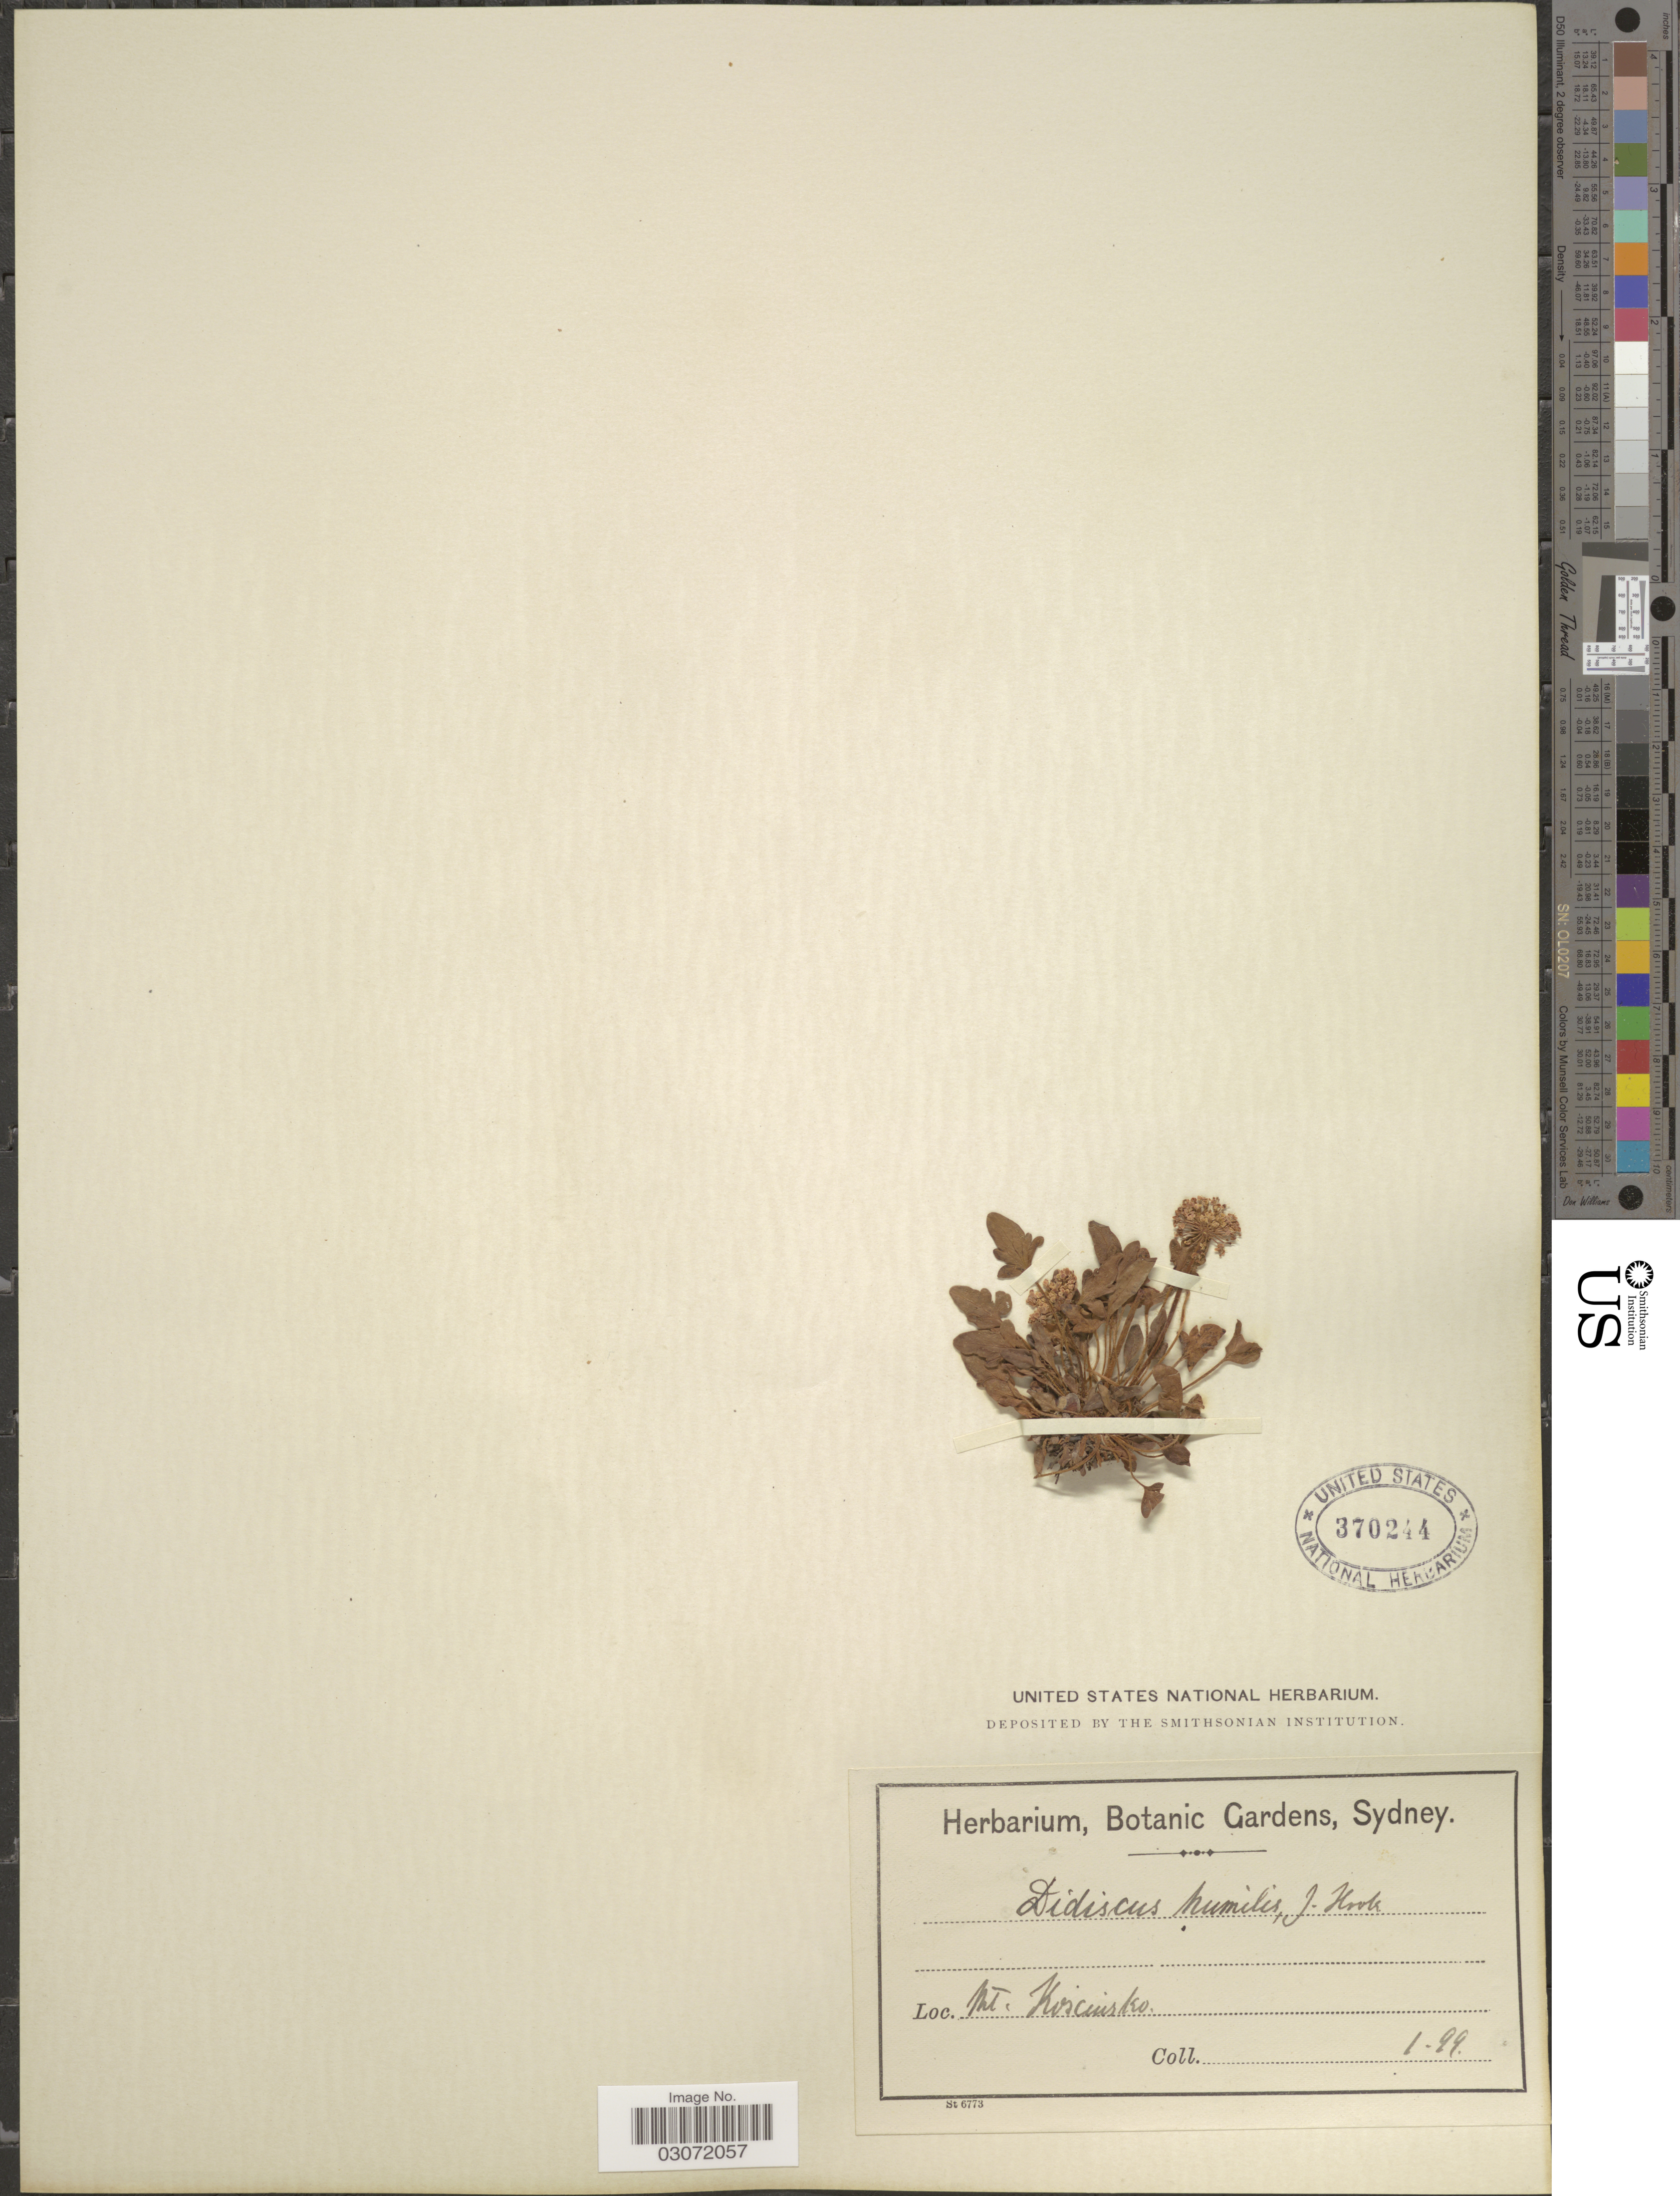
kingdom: Plantae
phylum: Tracheophyta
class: Magnoliopsida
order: Apiales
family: Araliaceae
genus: Didiscus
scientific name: Didiscus humilis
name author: Hook. f.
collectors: ex herb. Botanic Gardens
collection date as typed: Transcribed d/m/y: /1/99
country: Australia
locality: Mt. Kosciusko.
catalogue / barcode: US 370244